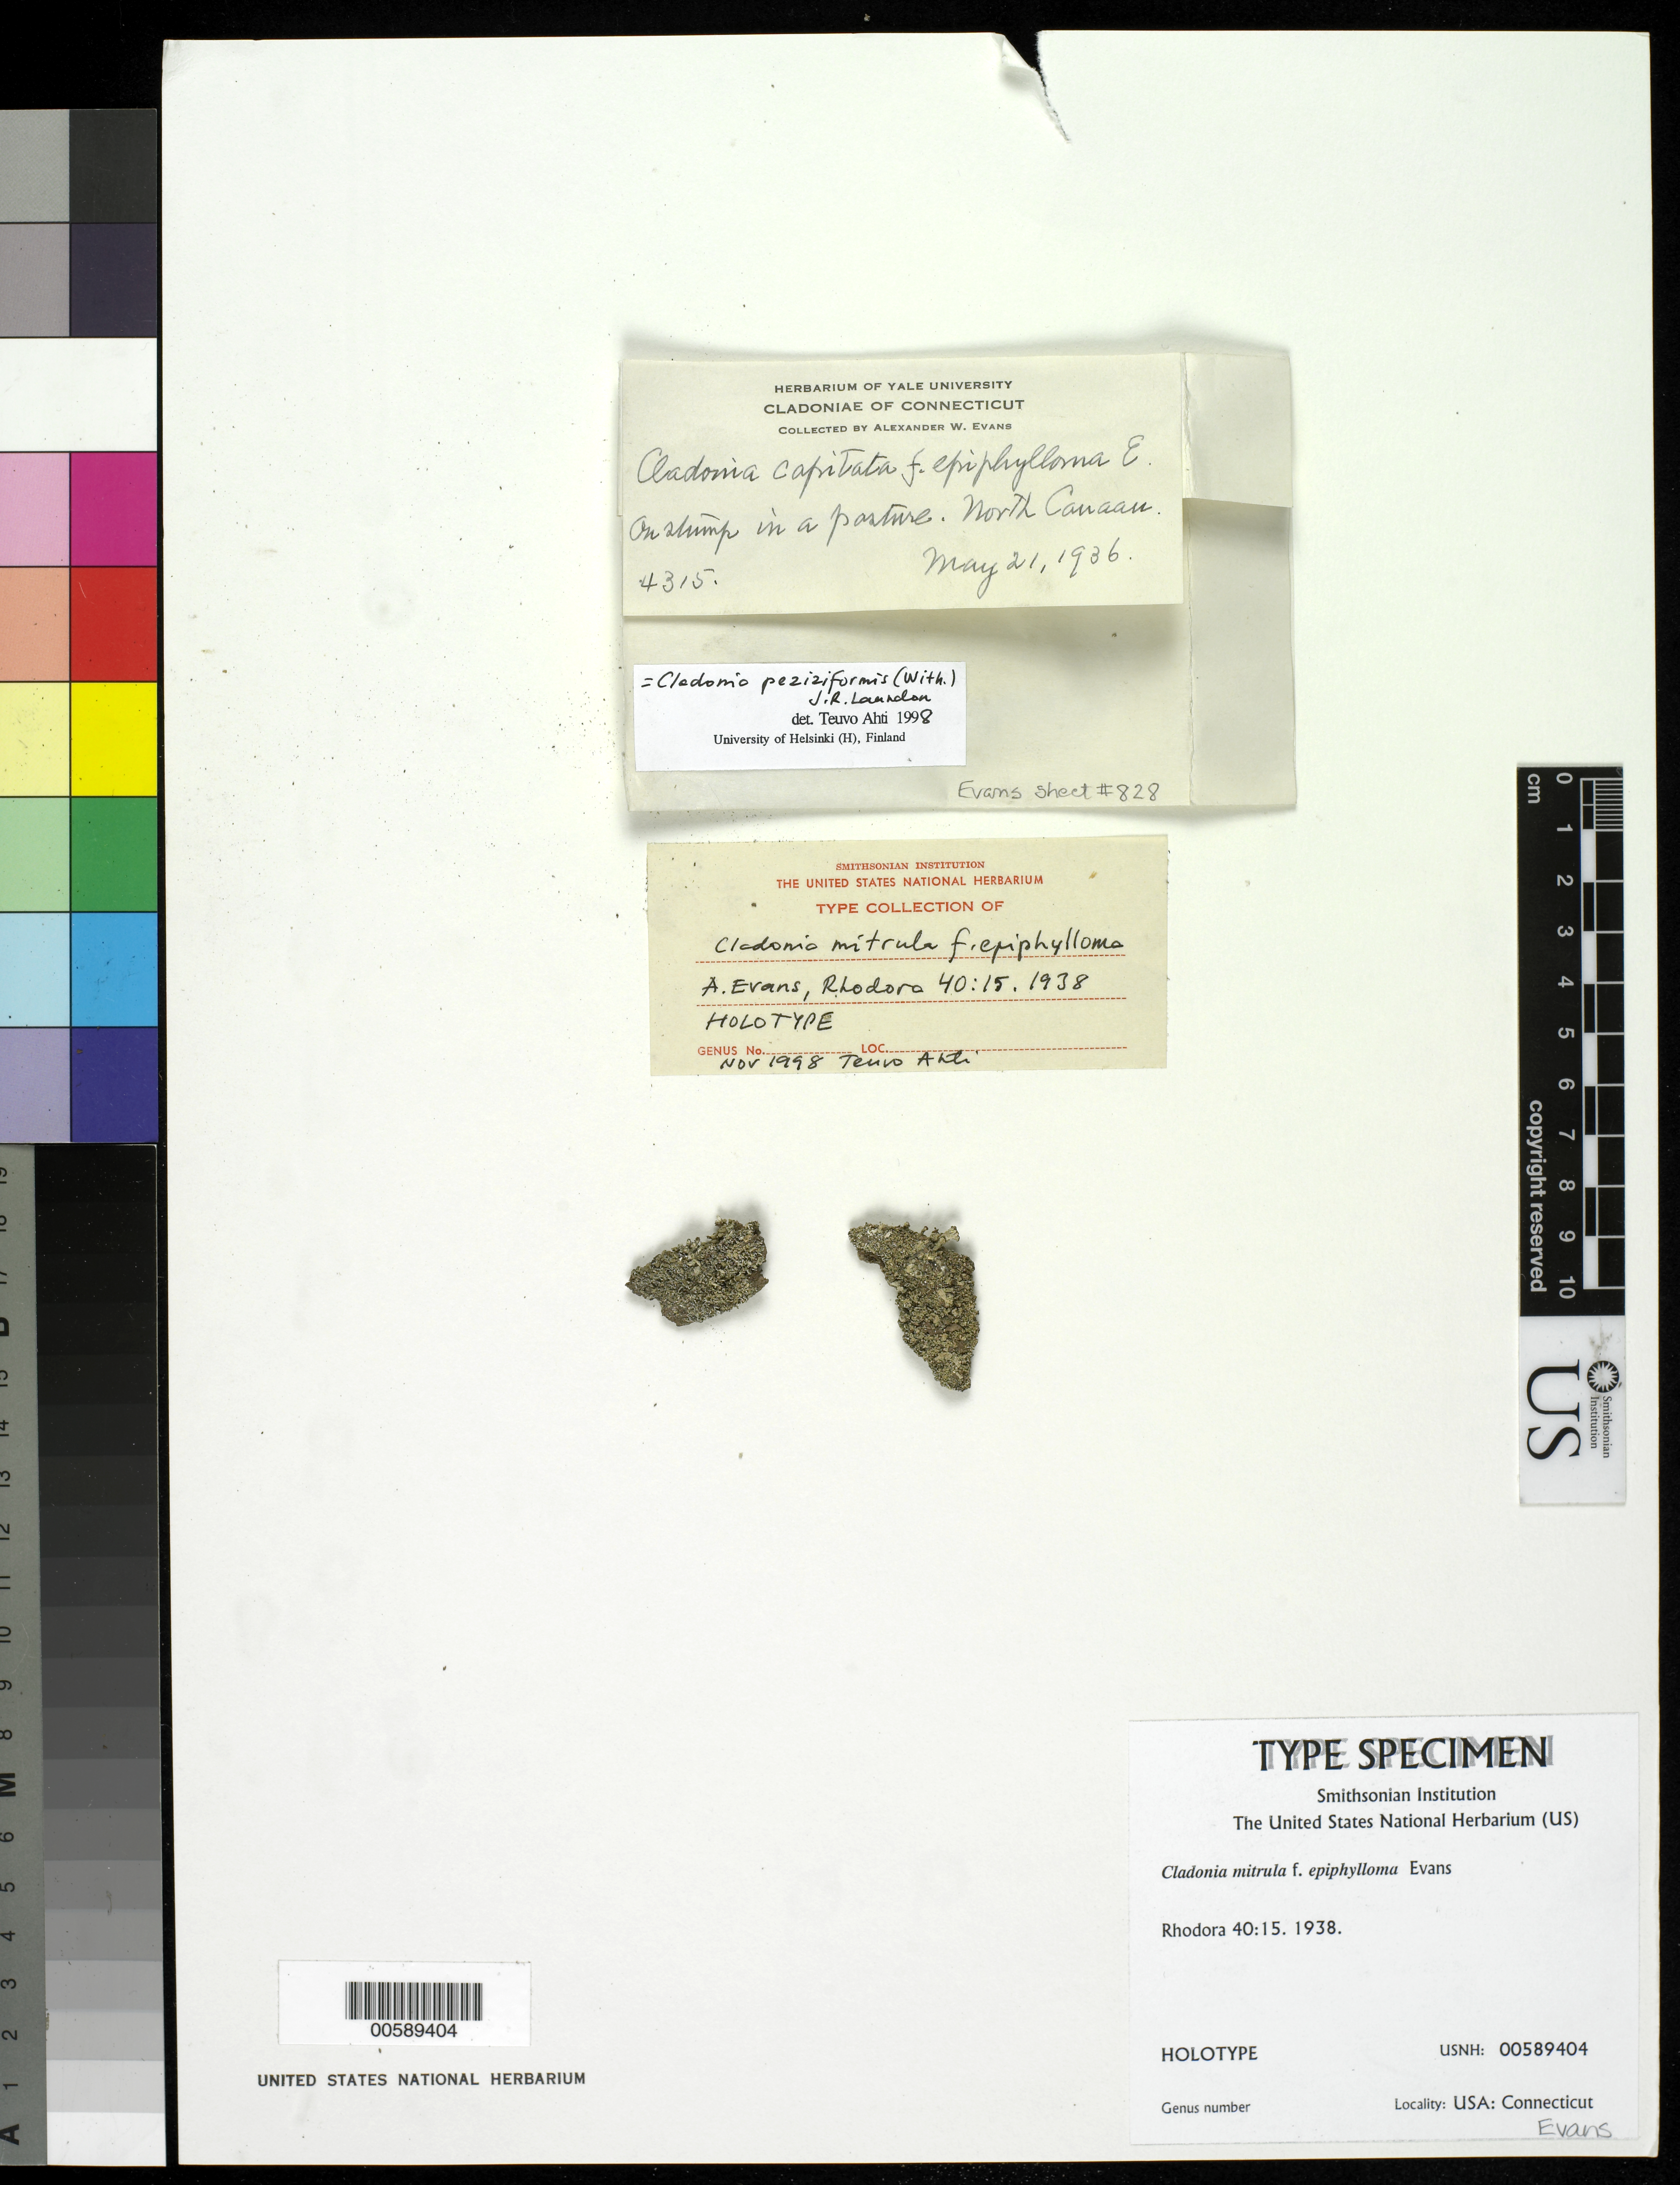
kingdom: Fungi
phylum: Ascomycota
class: Lecanoromycetes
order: Lecanorales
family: Cladoniaceae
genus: Cladonia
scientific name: Cladonia mitrula f. epiphylloma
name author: A. Evans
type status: Holotype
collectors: A. W. Evans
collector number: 4315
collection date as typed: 21 May 1936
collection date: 1936-05-21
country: United States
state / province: Connecticut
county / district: Litchfield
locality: North Canaan.